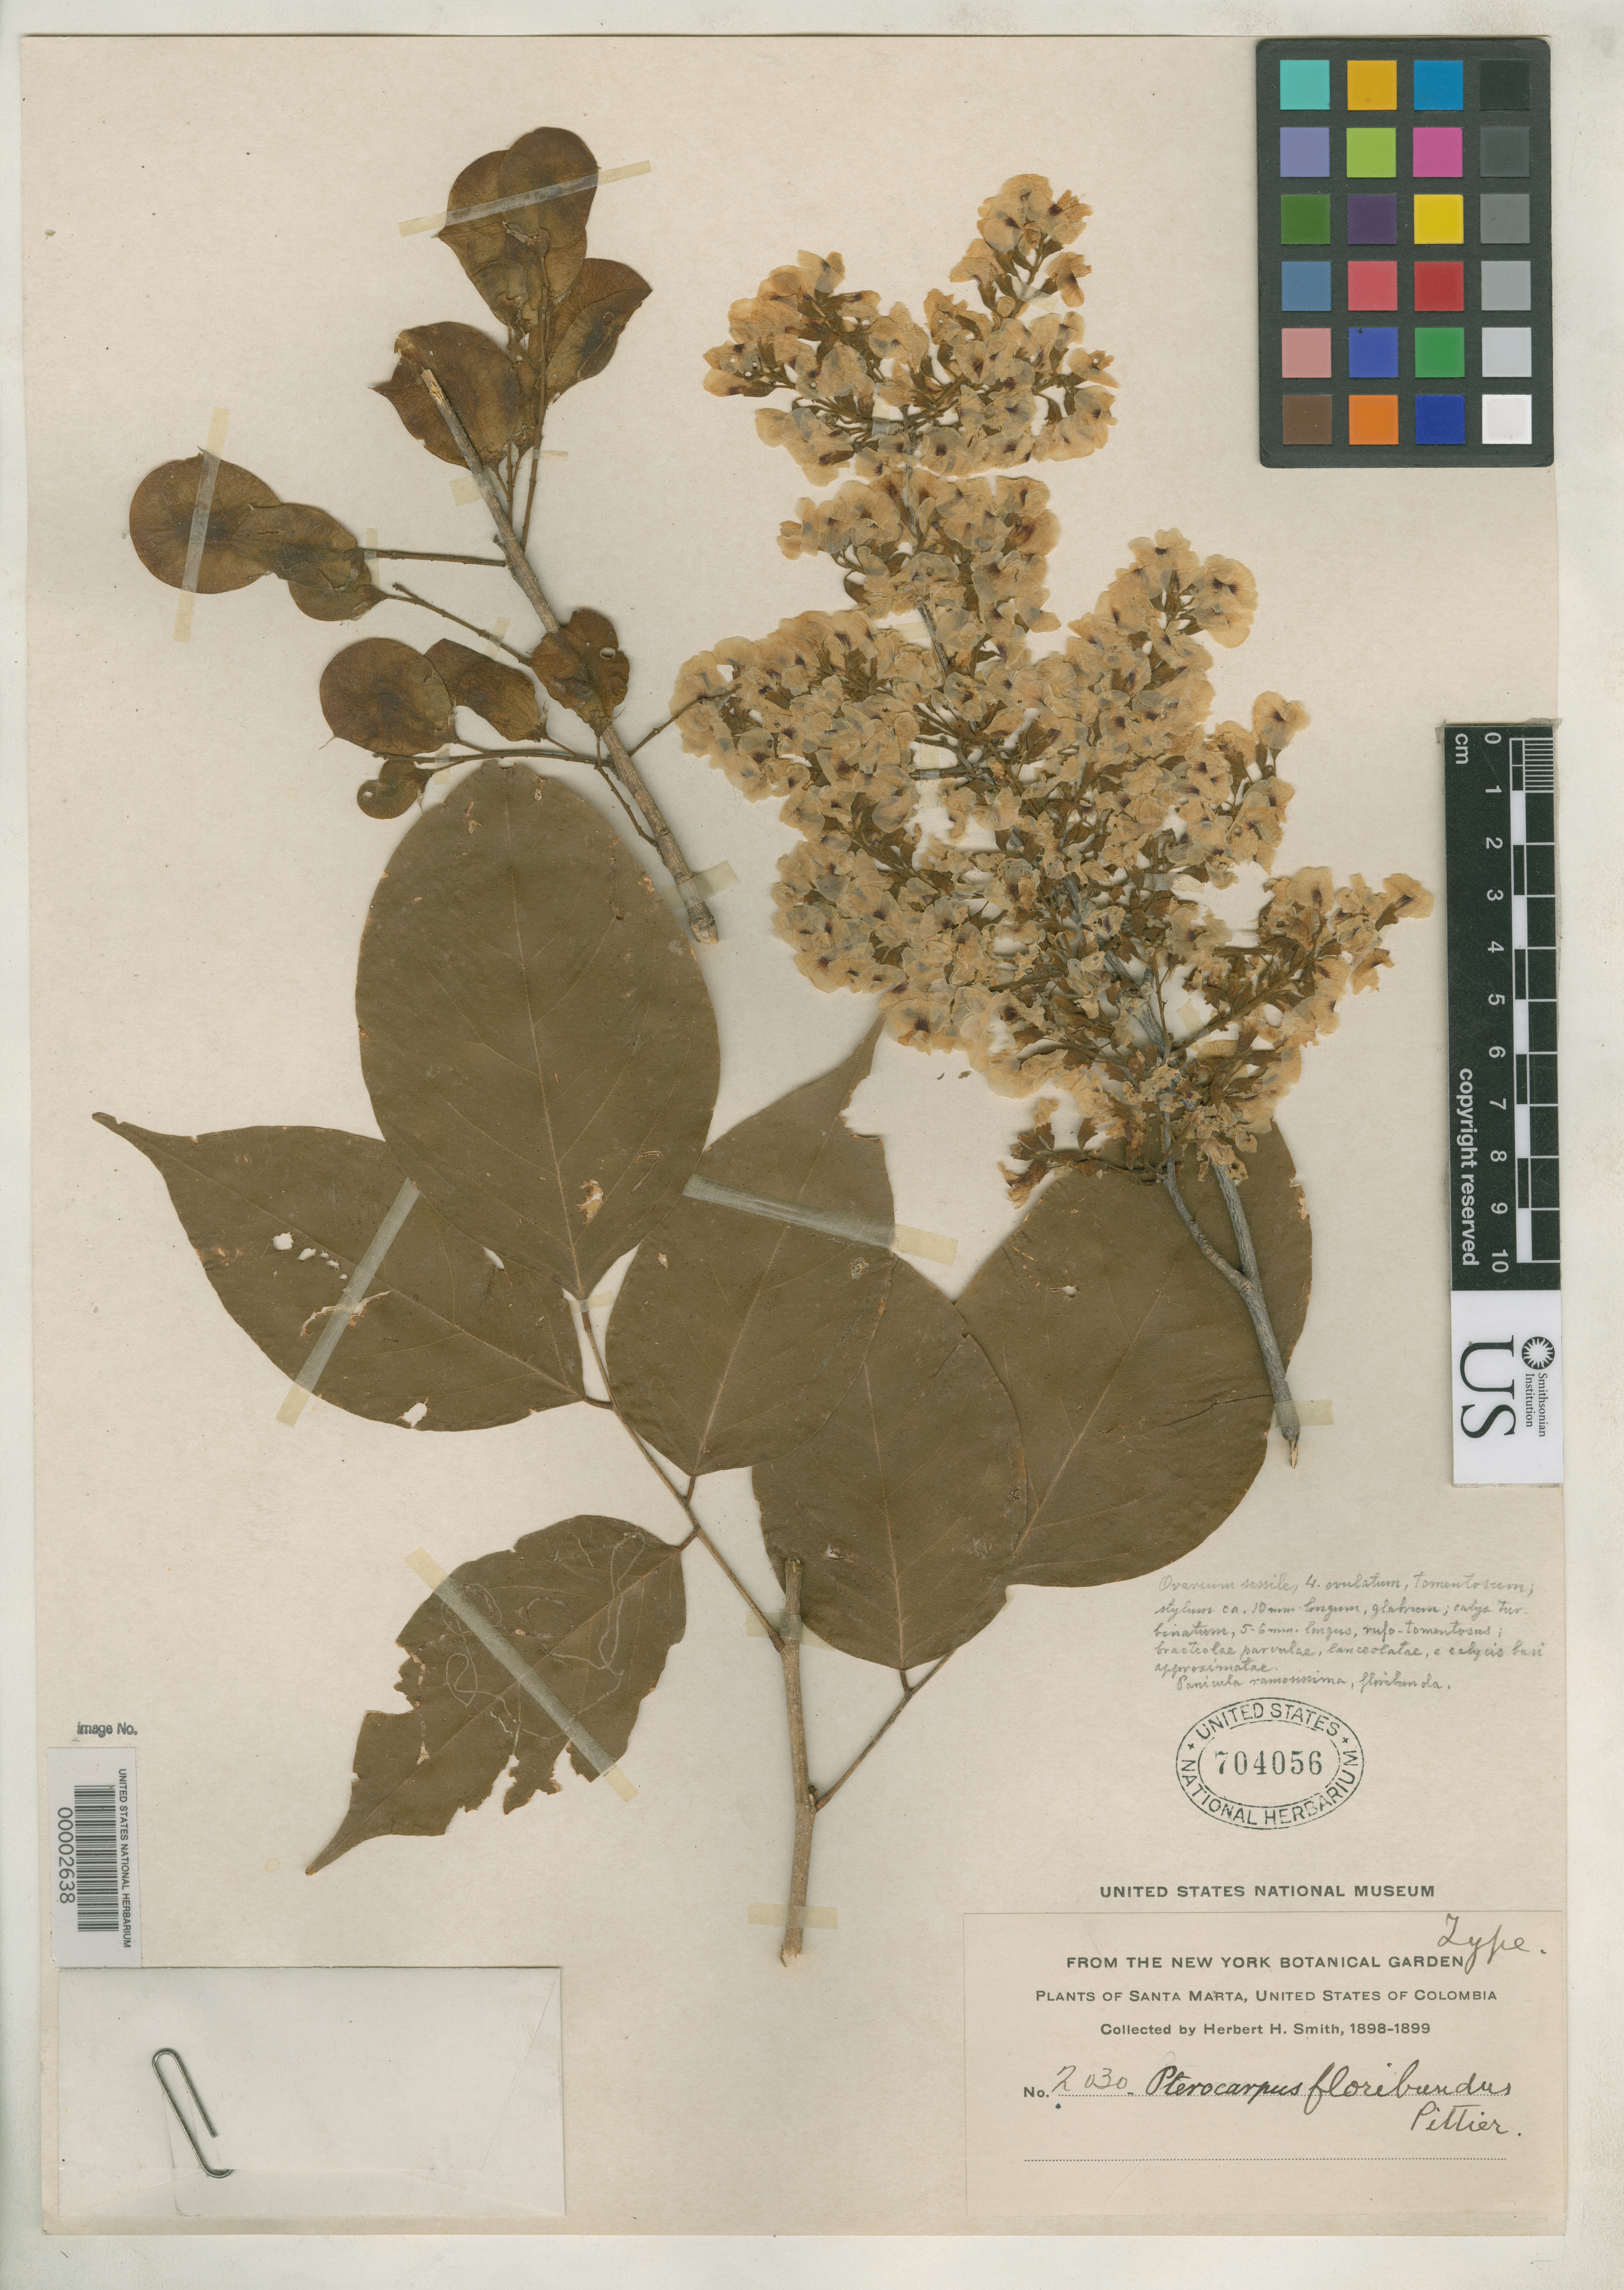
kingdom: Plantae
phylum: Tracheophyta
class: Magnoliopsida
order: Fabales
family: Fabaceae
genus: Pterocarpus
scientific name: Pterocarpus floribundus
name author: Pittier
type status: Holotype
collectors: Herbert H. Smith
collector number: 2030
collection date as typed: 1898 to -- --- 1899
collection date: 1898/1899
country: Colombia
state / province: Magdalena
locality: Santa Marta.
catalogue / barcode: US 704056